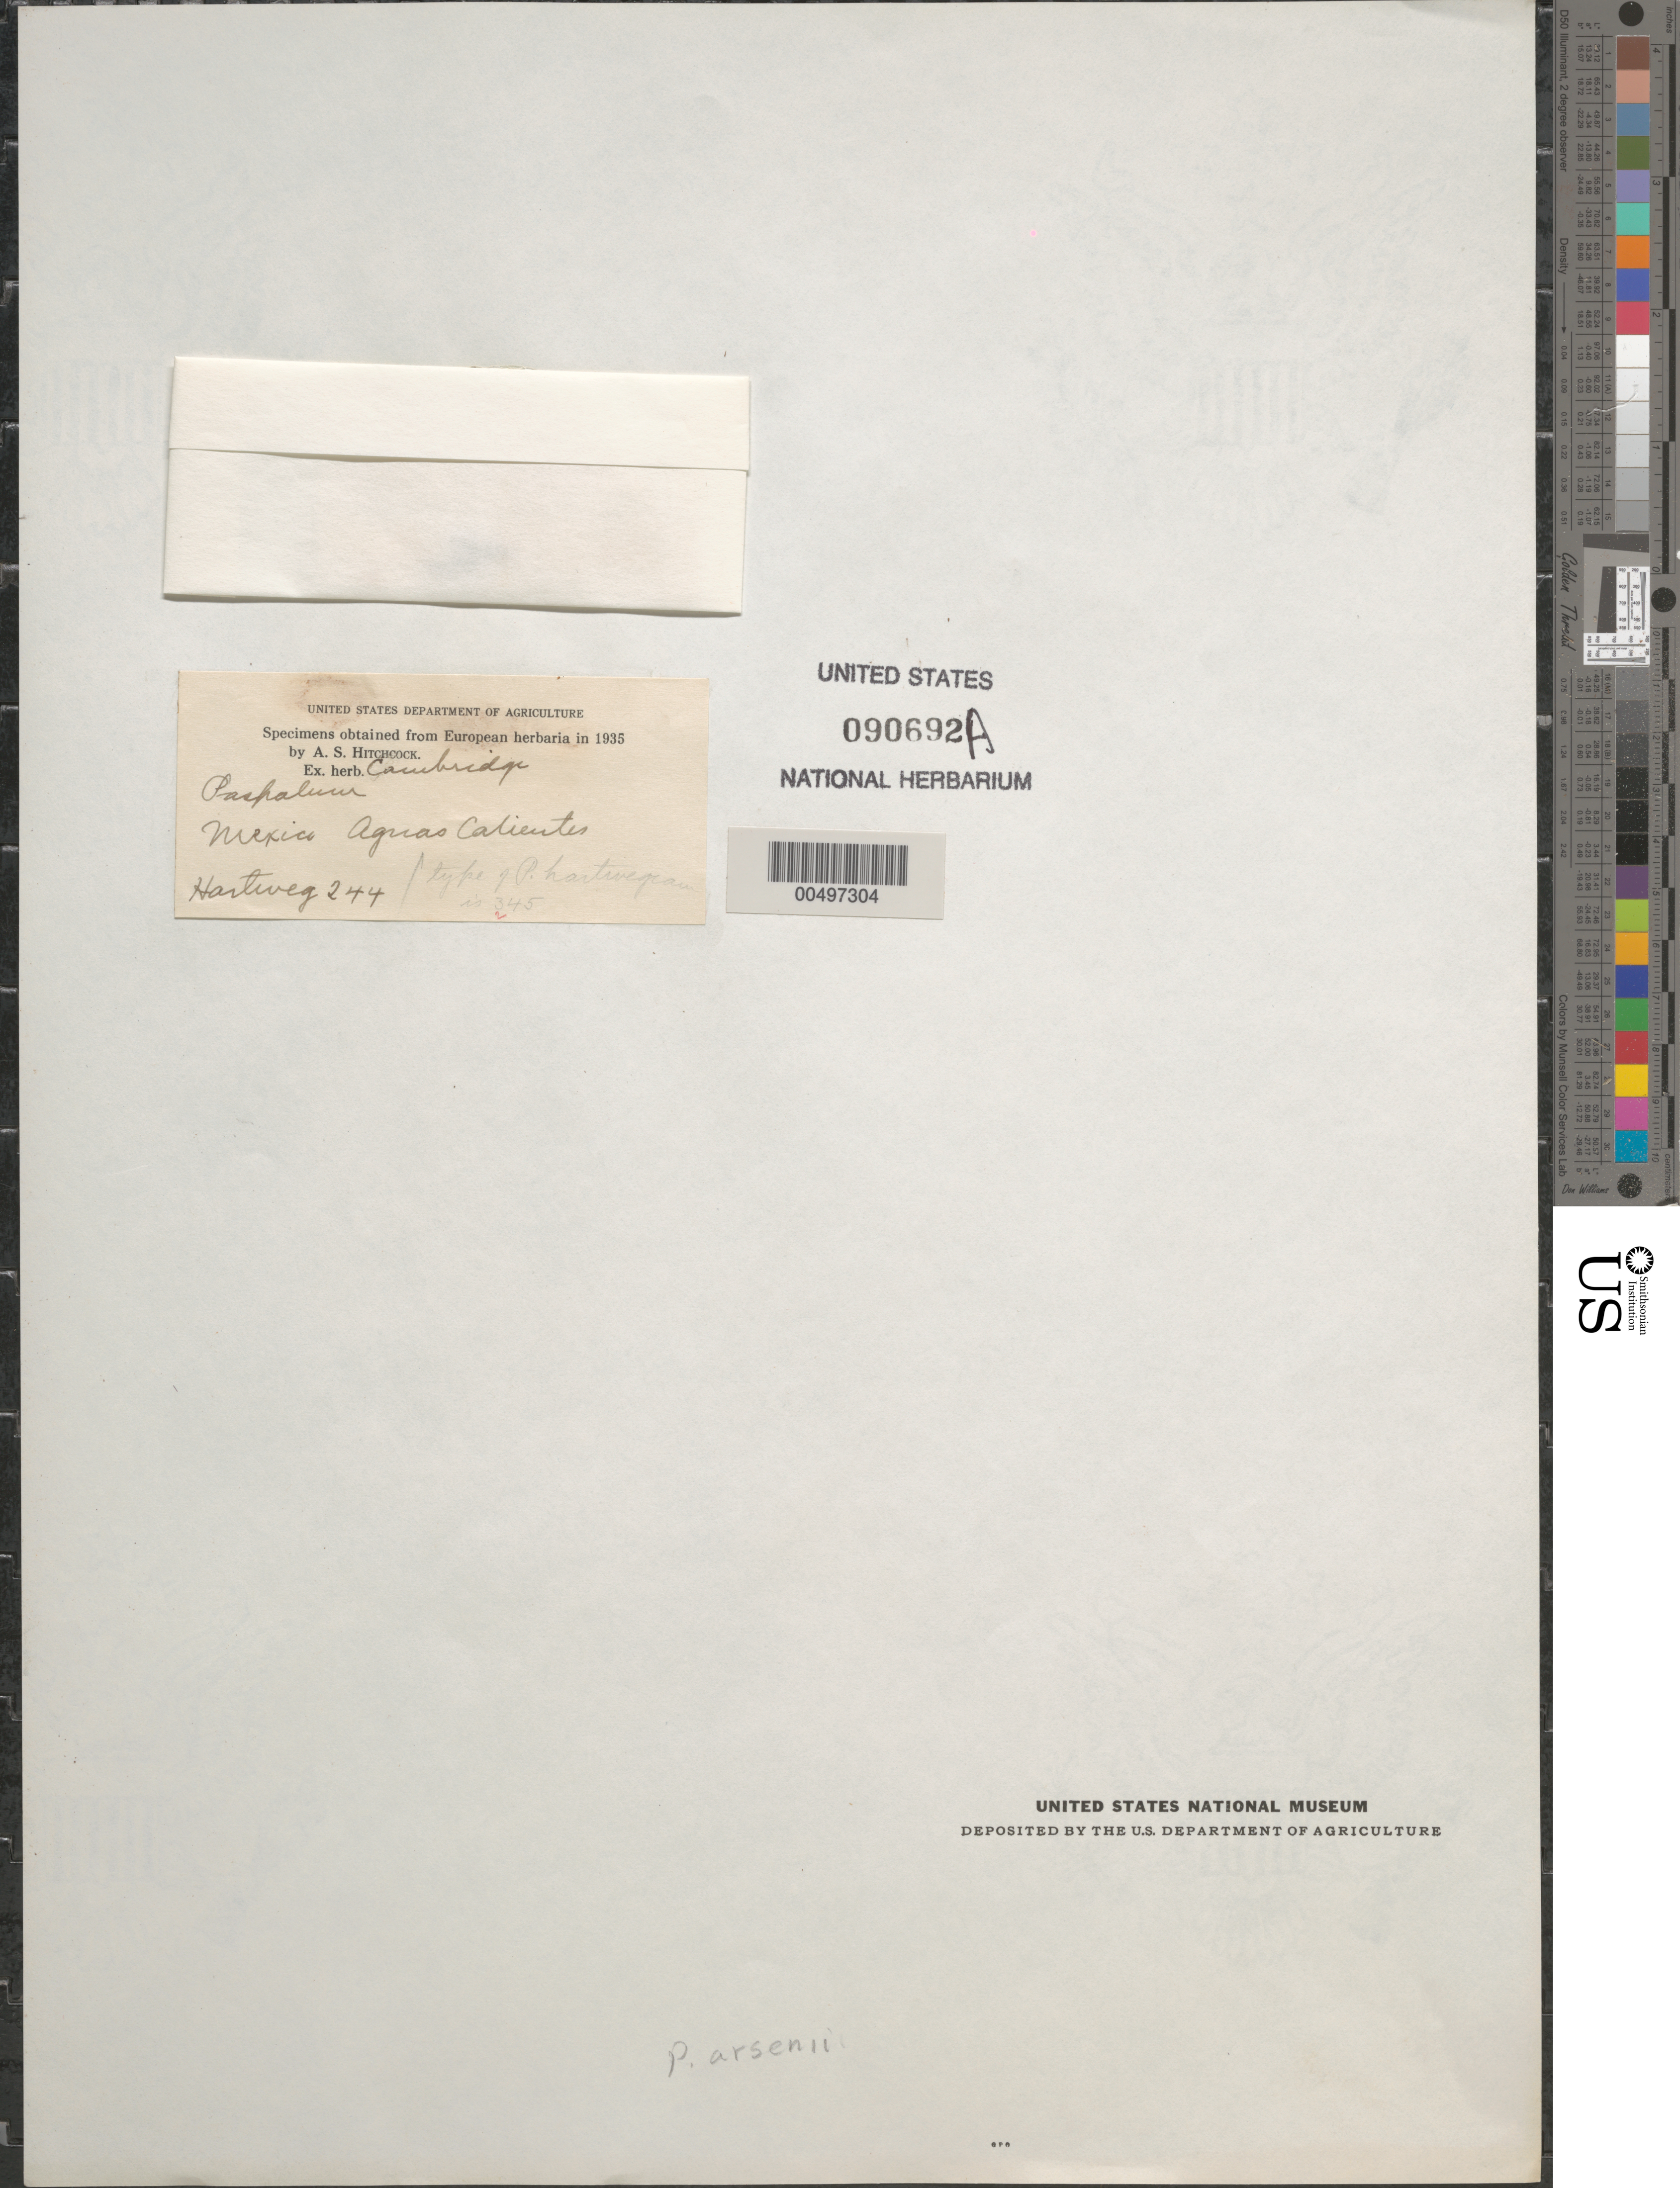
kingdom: Plantae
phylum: Tracheophyta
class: Liliopsida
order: Poales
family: Poaceae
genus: Paspalum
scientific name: Paspalum arsenei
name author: Chase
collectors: K. T. Hartweg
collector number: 244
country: Mexico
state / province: Aguascalientes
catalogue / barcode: US 90692A